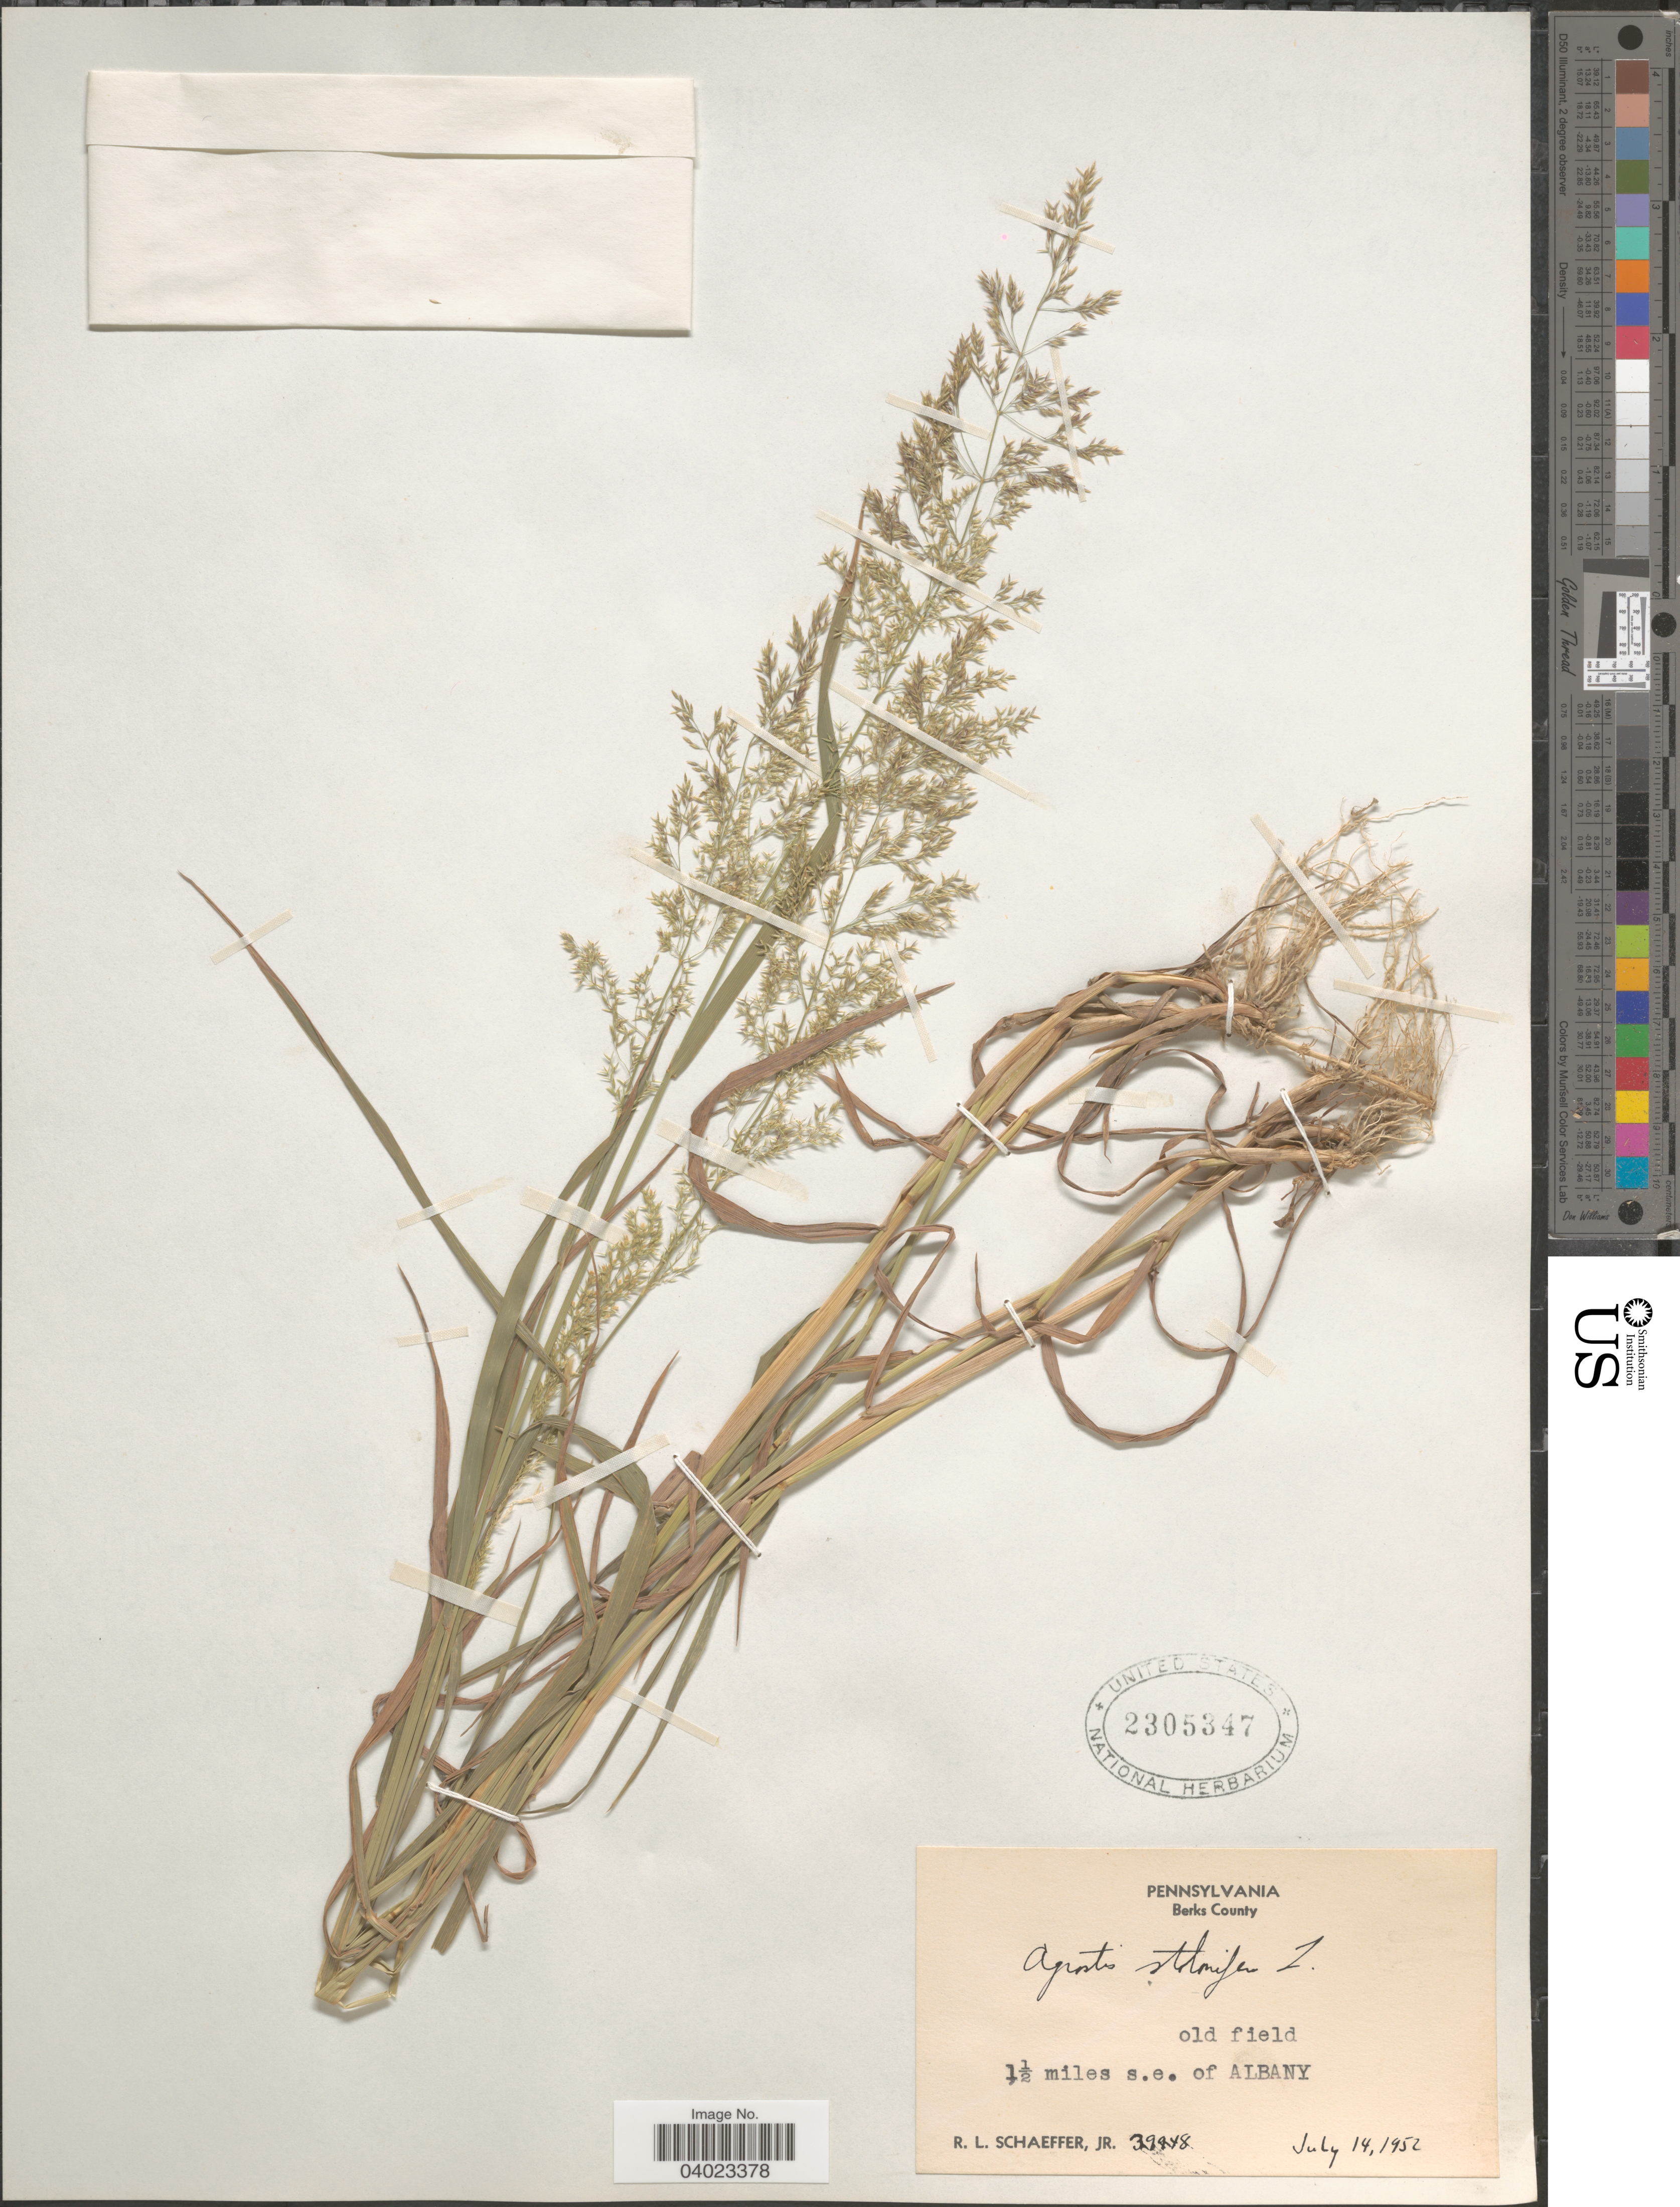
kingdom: Plantae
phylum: Tracheophyta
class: Liliopsida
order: Poales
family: Poaceae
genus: Agrostis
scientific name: Agrostis stolonifera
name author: L.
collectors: R. L. Schaeffer Jr.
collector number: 39948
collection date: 1952-07-14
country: United States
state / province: Pennsylvania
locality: Berks County. Old field 1½ miles s.e. of Albany.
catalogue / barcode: US 2305347